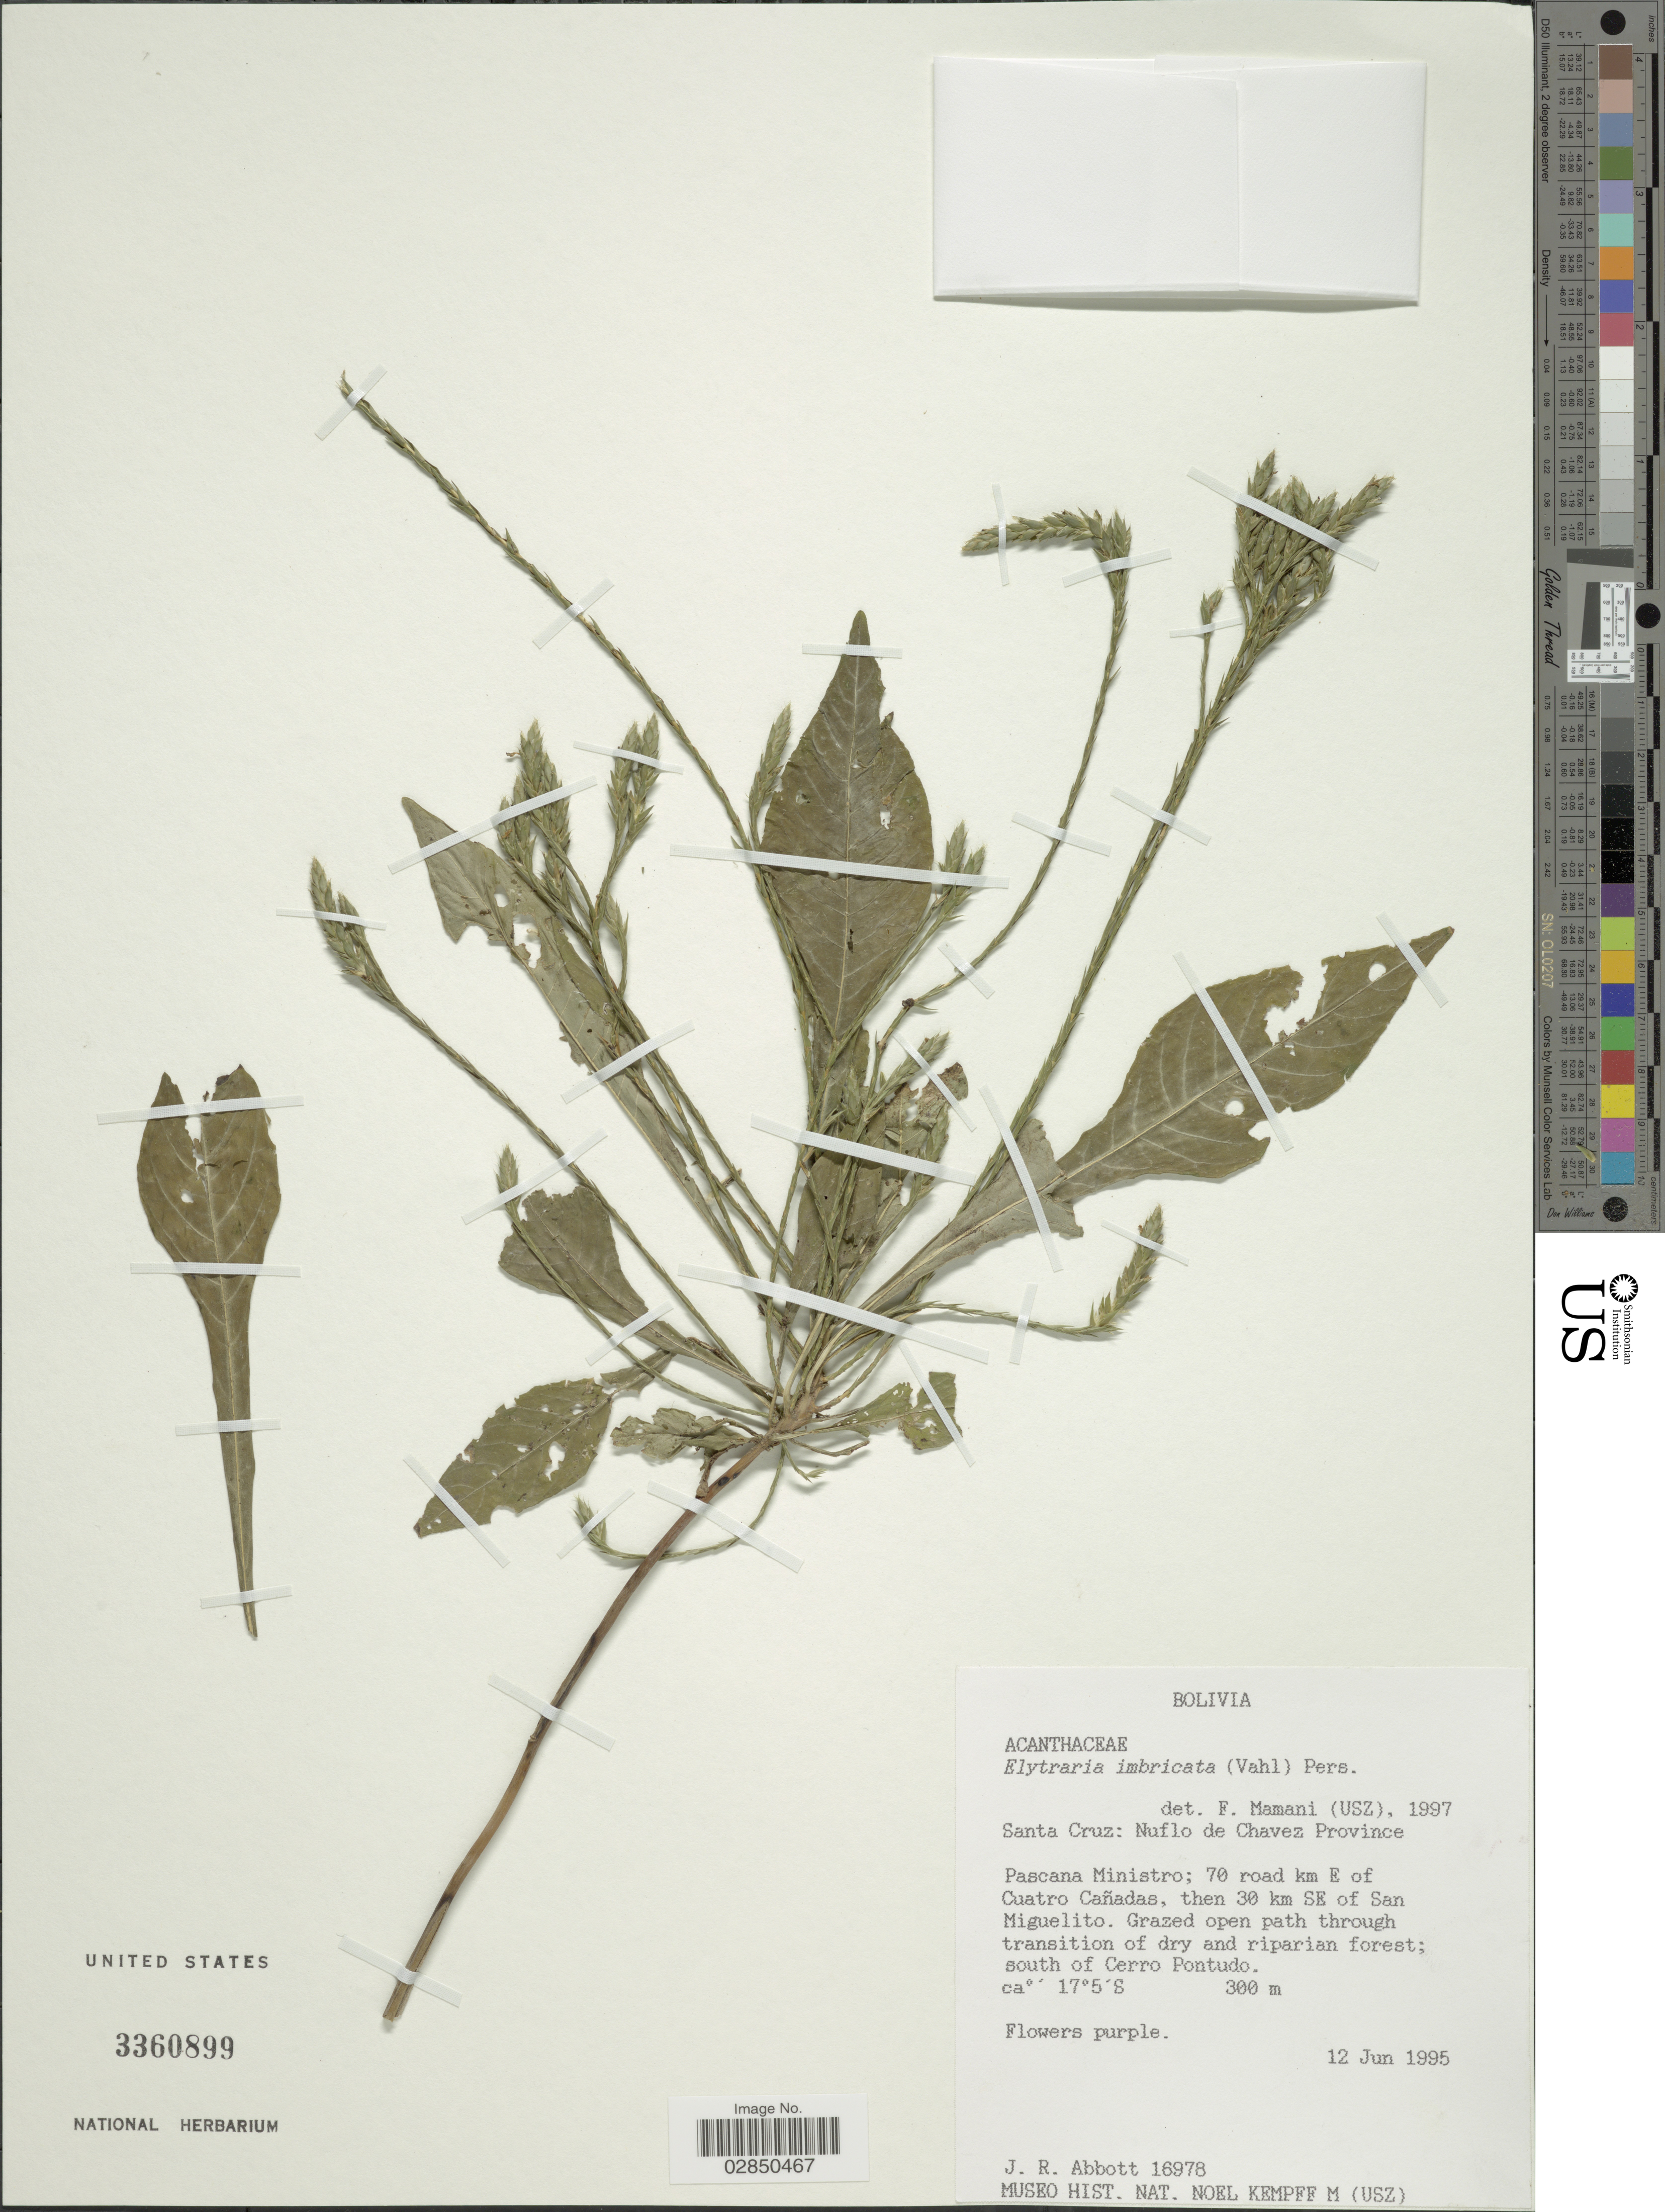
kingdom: Plantae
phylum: Tracheophyta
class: Magnoliopsida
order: Lamiales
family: Acanthaceae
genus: Elytraria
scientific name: Elytraria imbricata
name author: (Vahl) Pers.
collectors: J. R. Abbott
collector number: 16978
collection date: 1995-06-12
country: Bolivia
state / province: Santa Cruz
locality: Nuflo de Chavez Province. Pascana Ministro; 70 road km E of Cuatro Cañadas, then 30 km SE of San Miguelito. South of Cerro Pontudo.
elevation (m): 300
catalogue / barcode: US 3360899